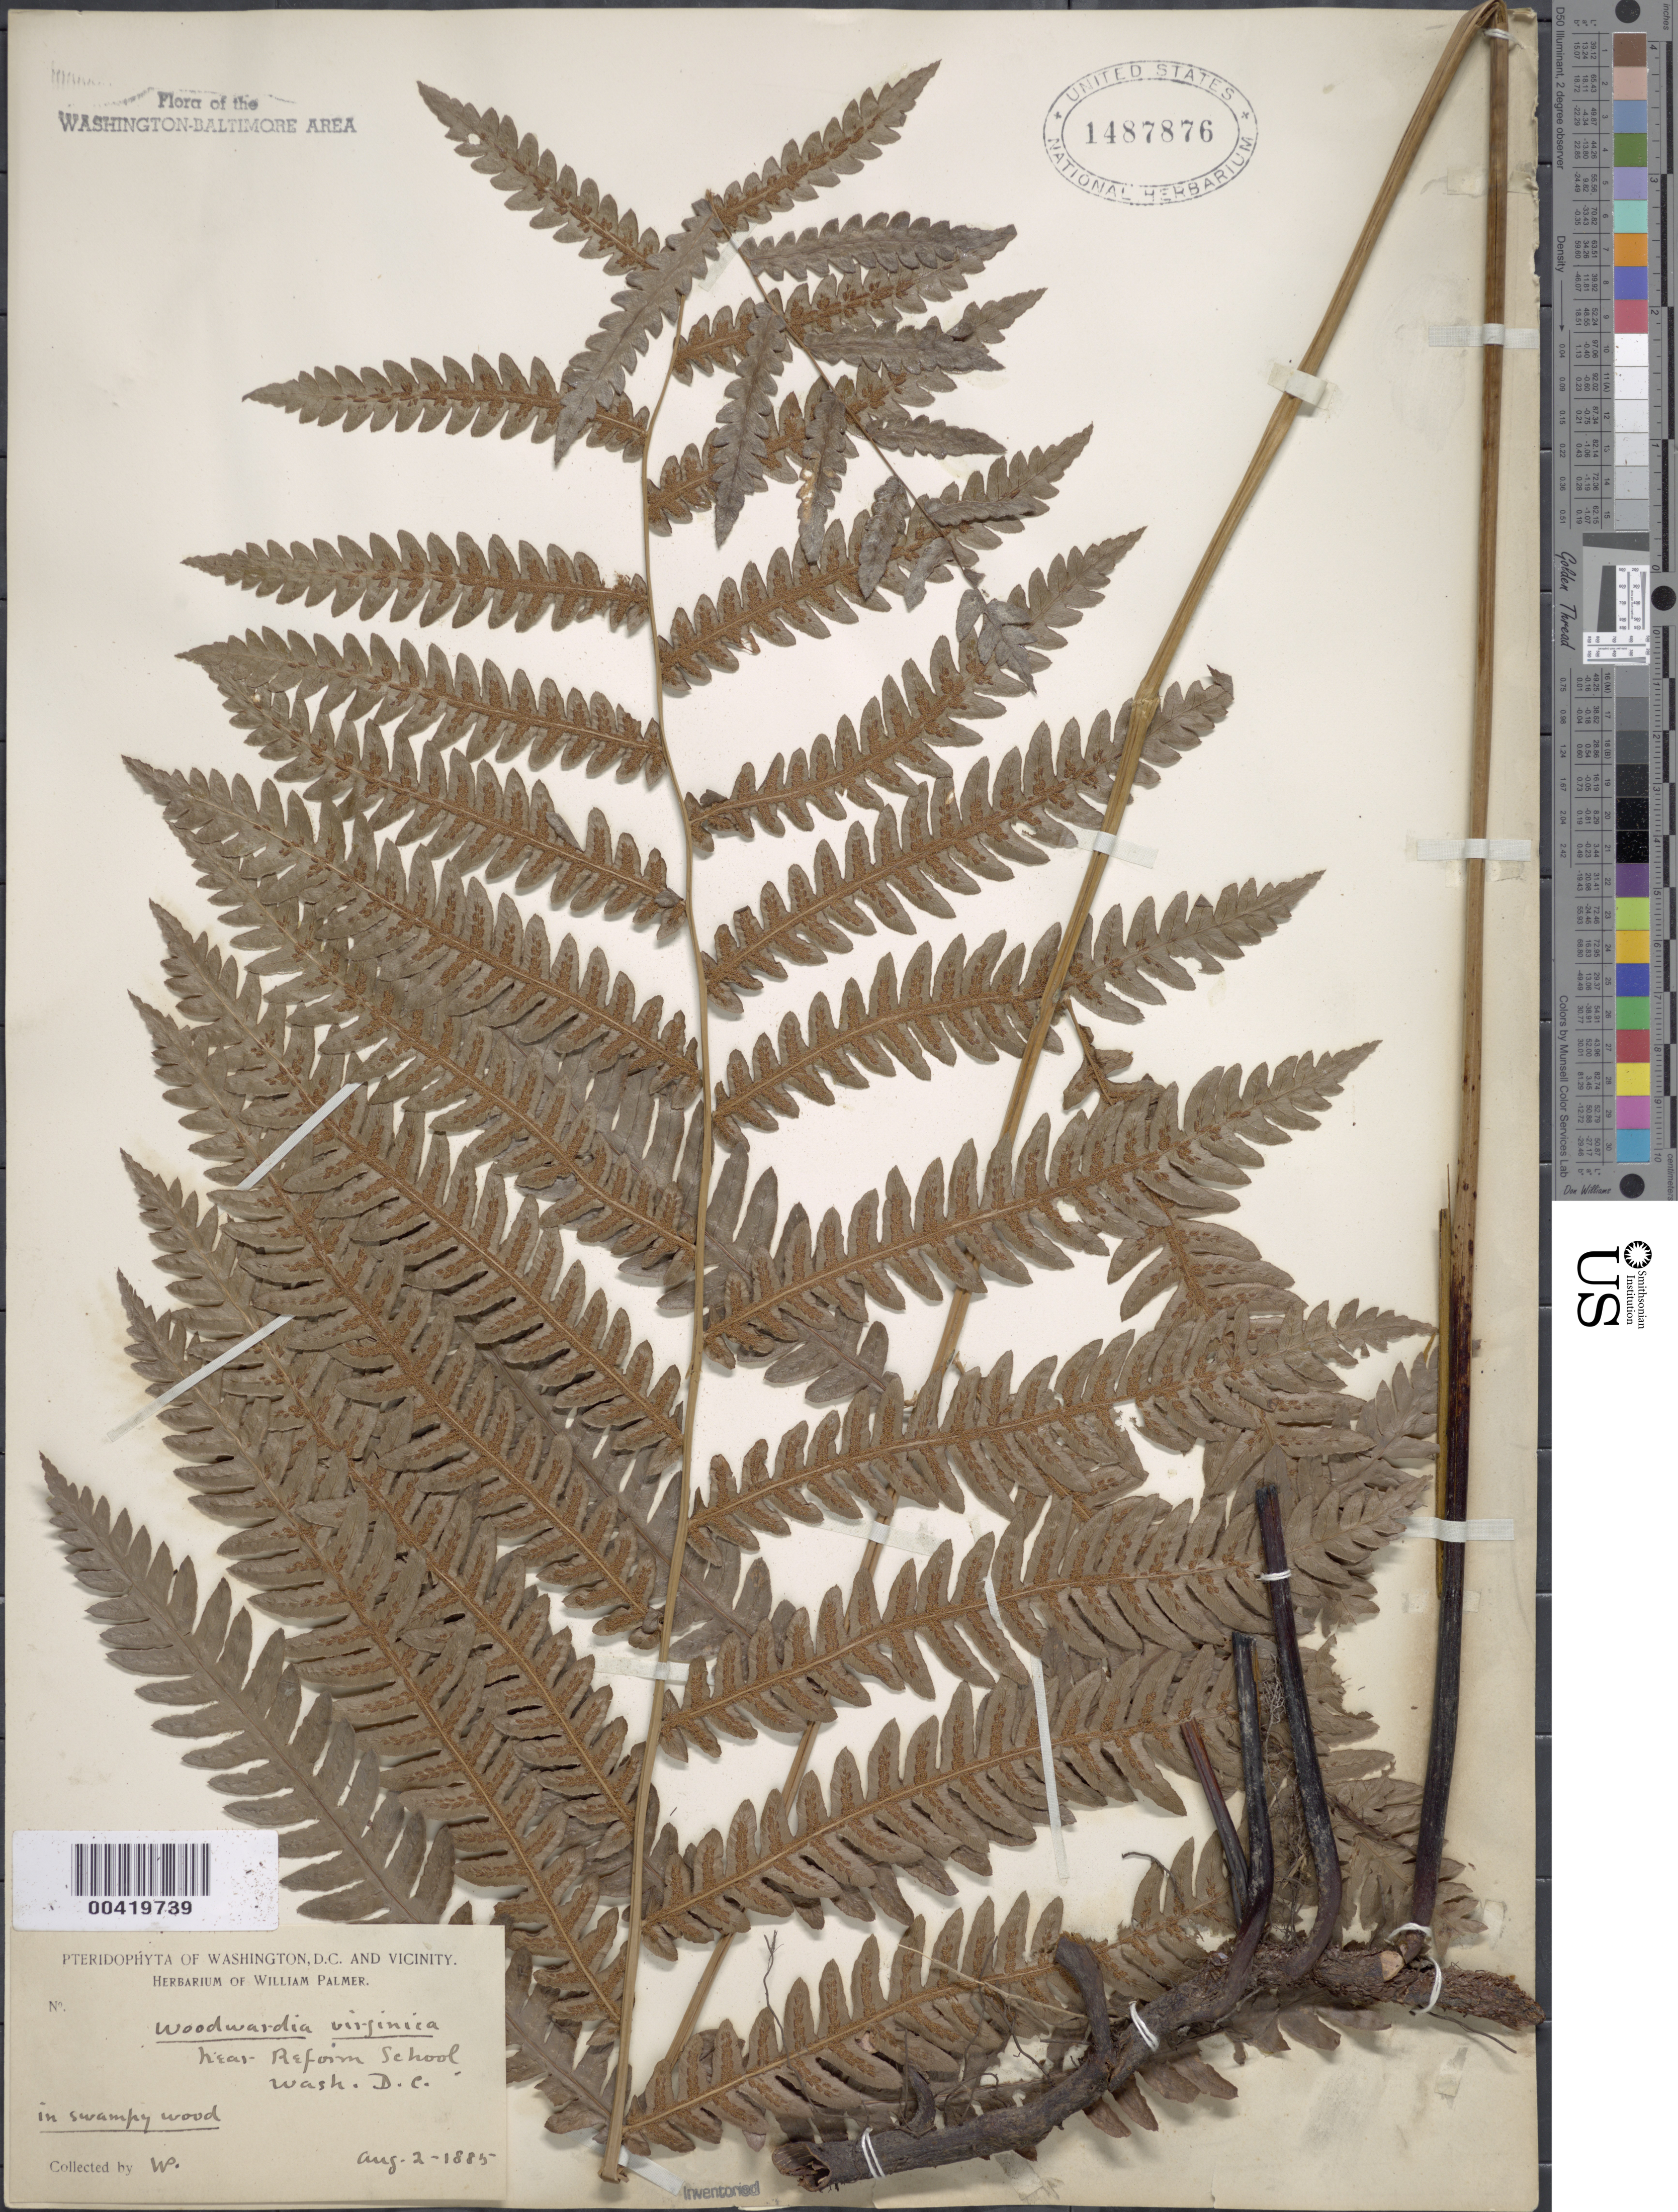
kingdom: Plantae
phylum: Tracheophyta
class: Polypodiopsida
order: Polypodiales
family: Blechnaceae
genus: Woodwardia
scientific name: Woodwardia virginica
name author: (L.) R.M. Sm.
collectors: W. Palmer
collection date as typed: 02 Aug 1885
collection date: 1885-08-02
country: United States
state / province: District of Columbia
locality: Reform School vicinity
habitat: Swampy wood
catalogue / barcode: US 1487876